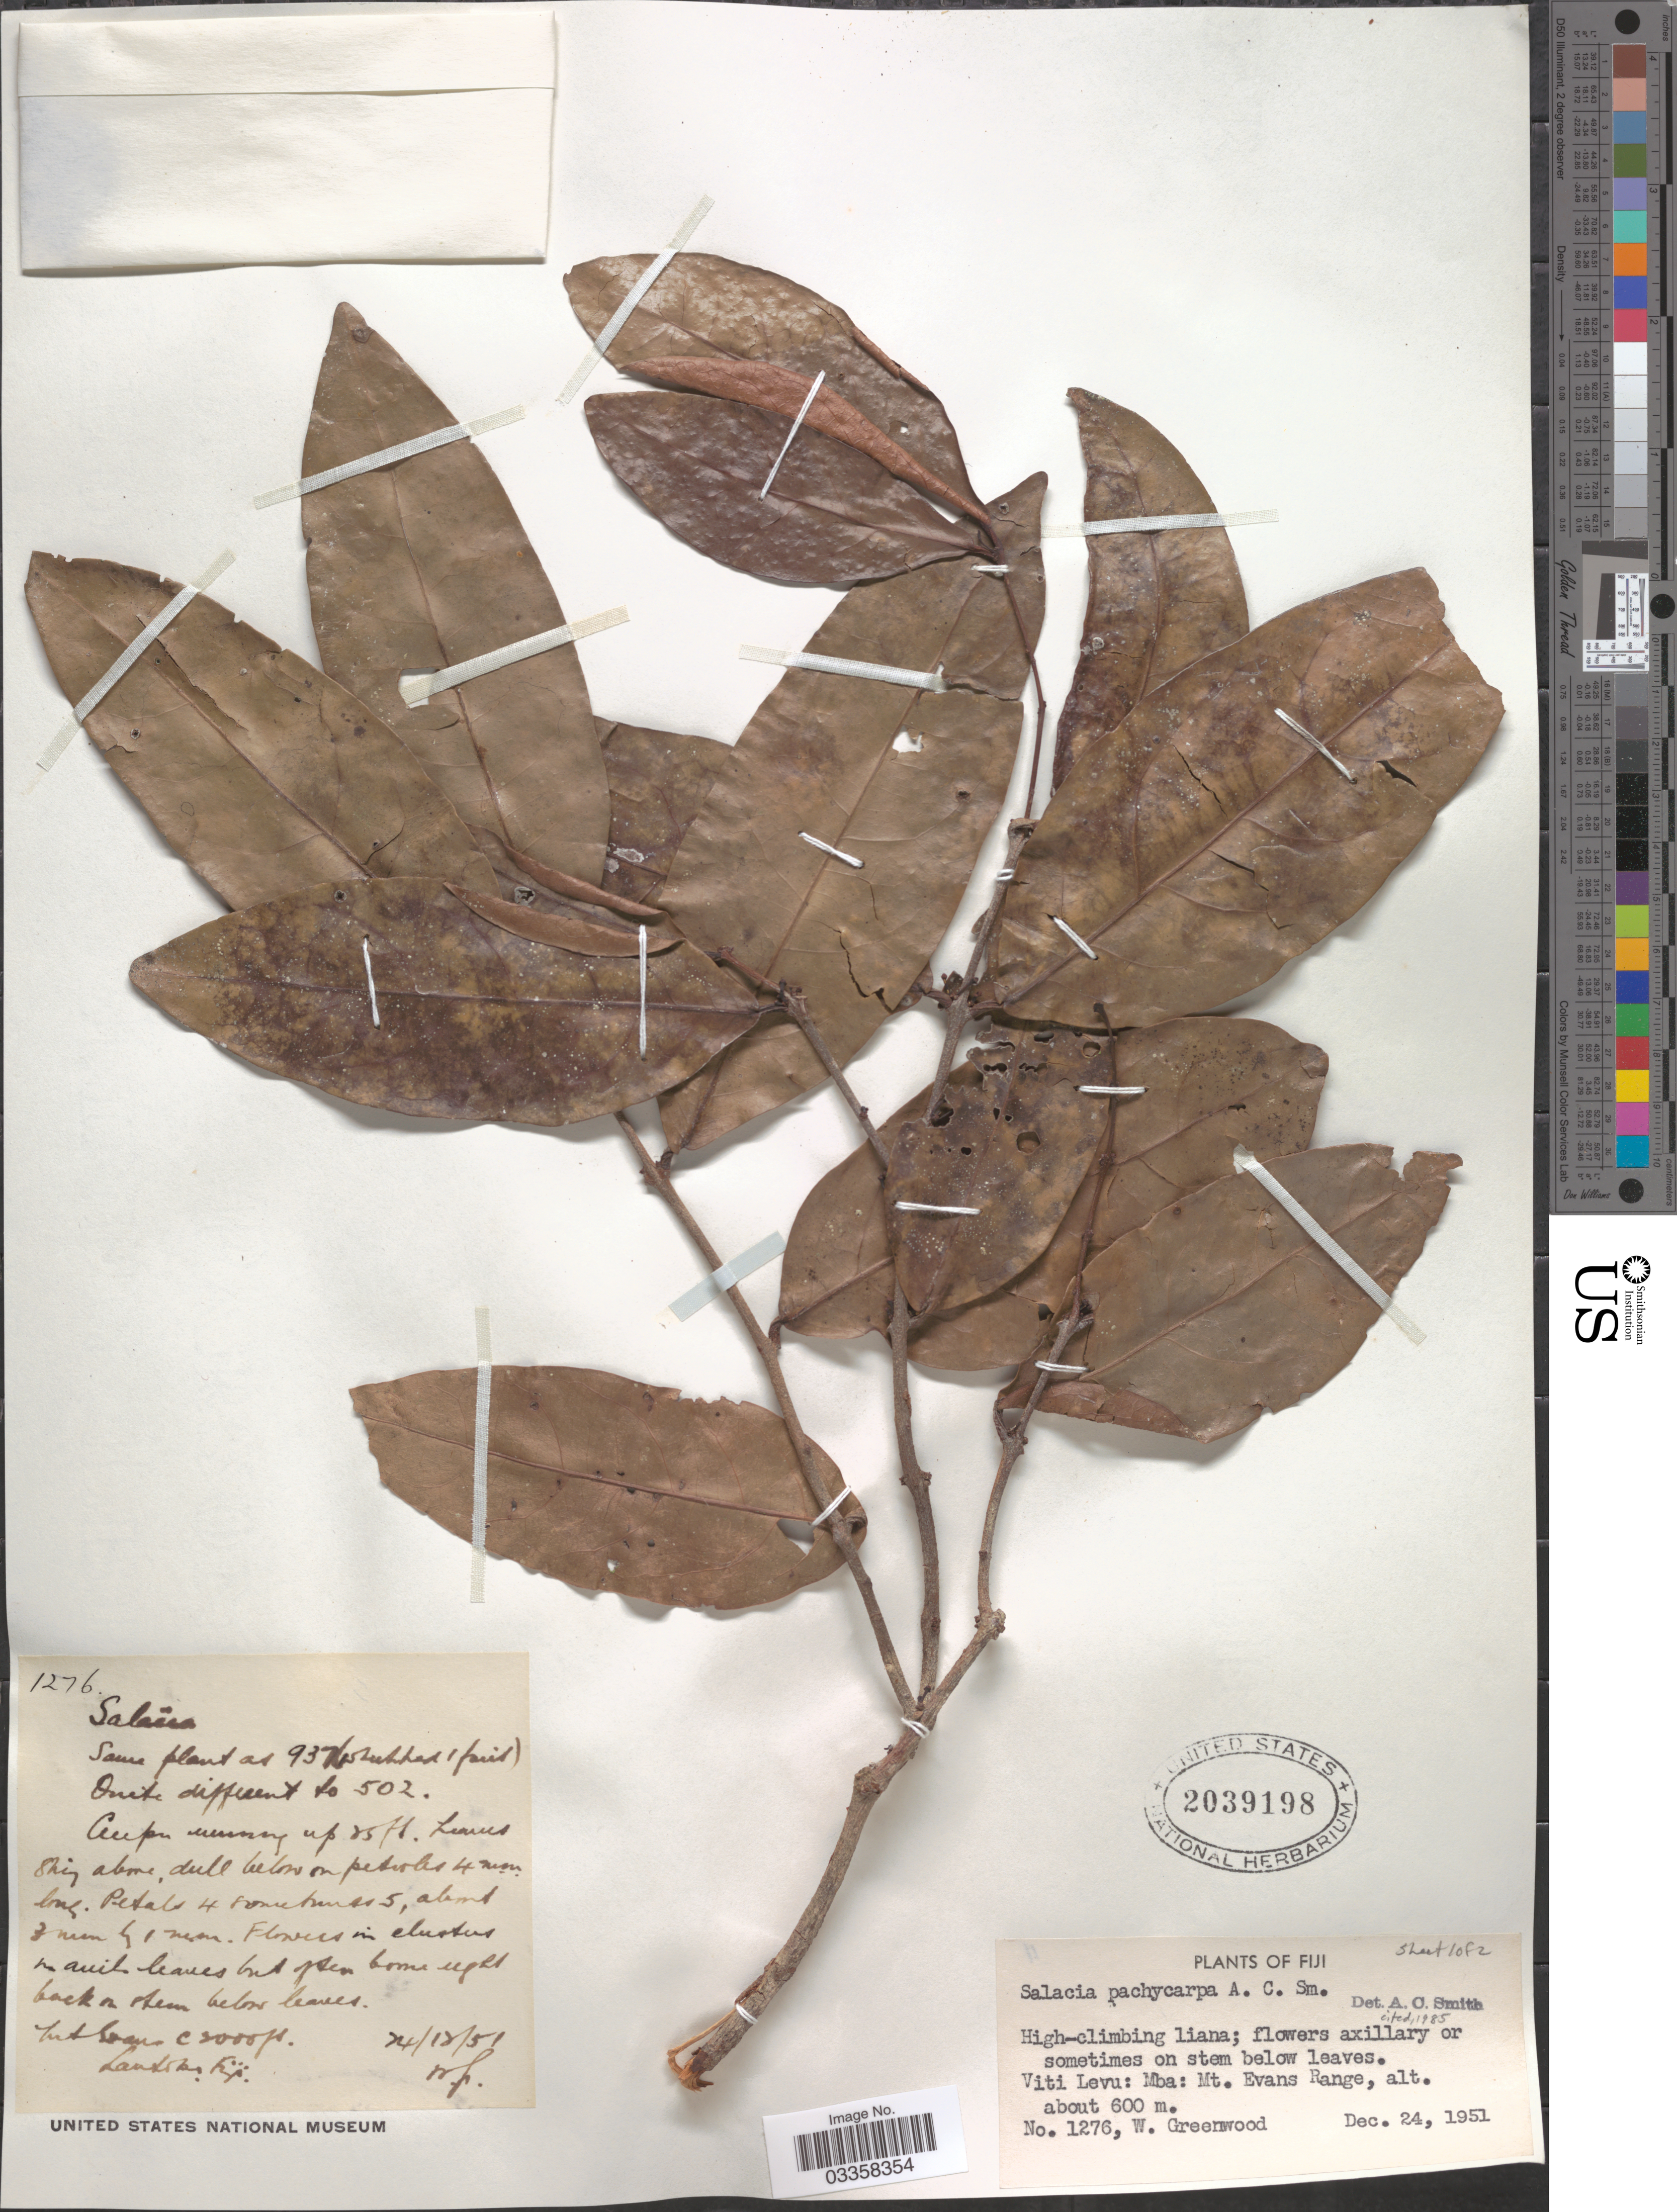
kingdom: Plantae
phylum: Tracheophyta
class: Magnoliopsida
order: Celastrales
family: Celastraceae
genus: Salacia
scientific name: Salacia pachycarpa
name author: A.C. Sm.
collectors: W. Greenwood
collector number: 1276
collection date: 1951-12-24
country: Fiji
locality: Viti Levu: Mba: Mt. Evans Range.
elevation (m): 610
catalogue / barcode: US 2039198